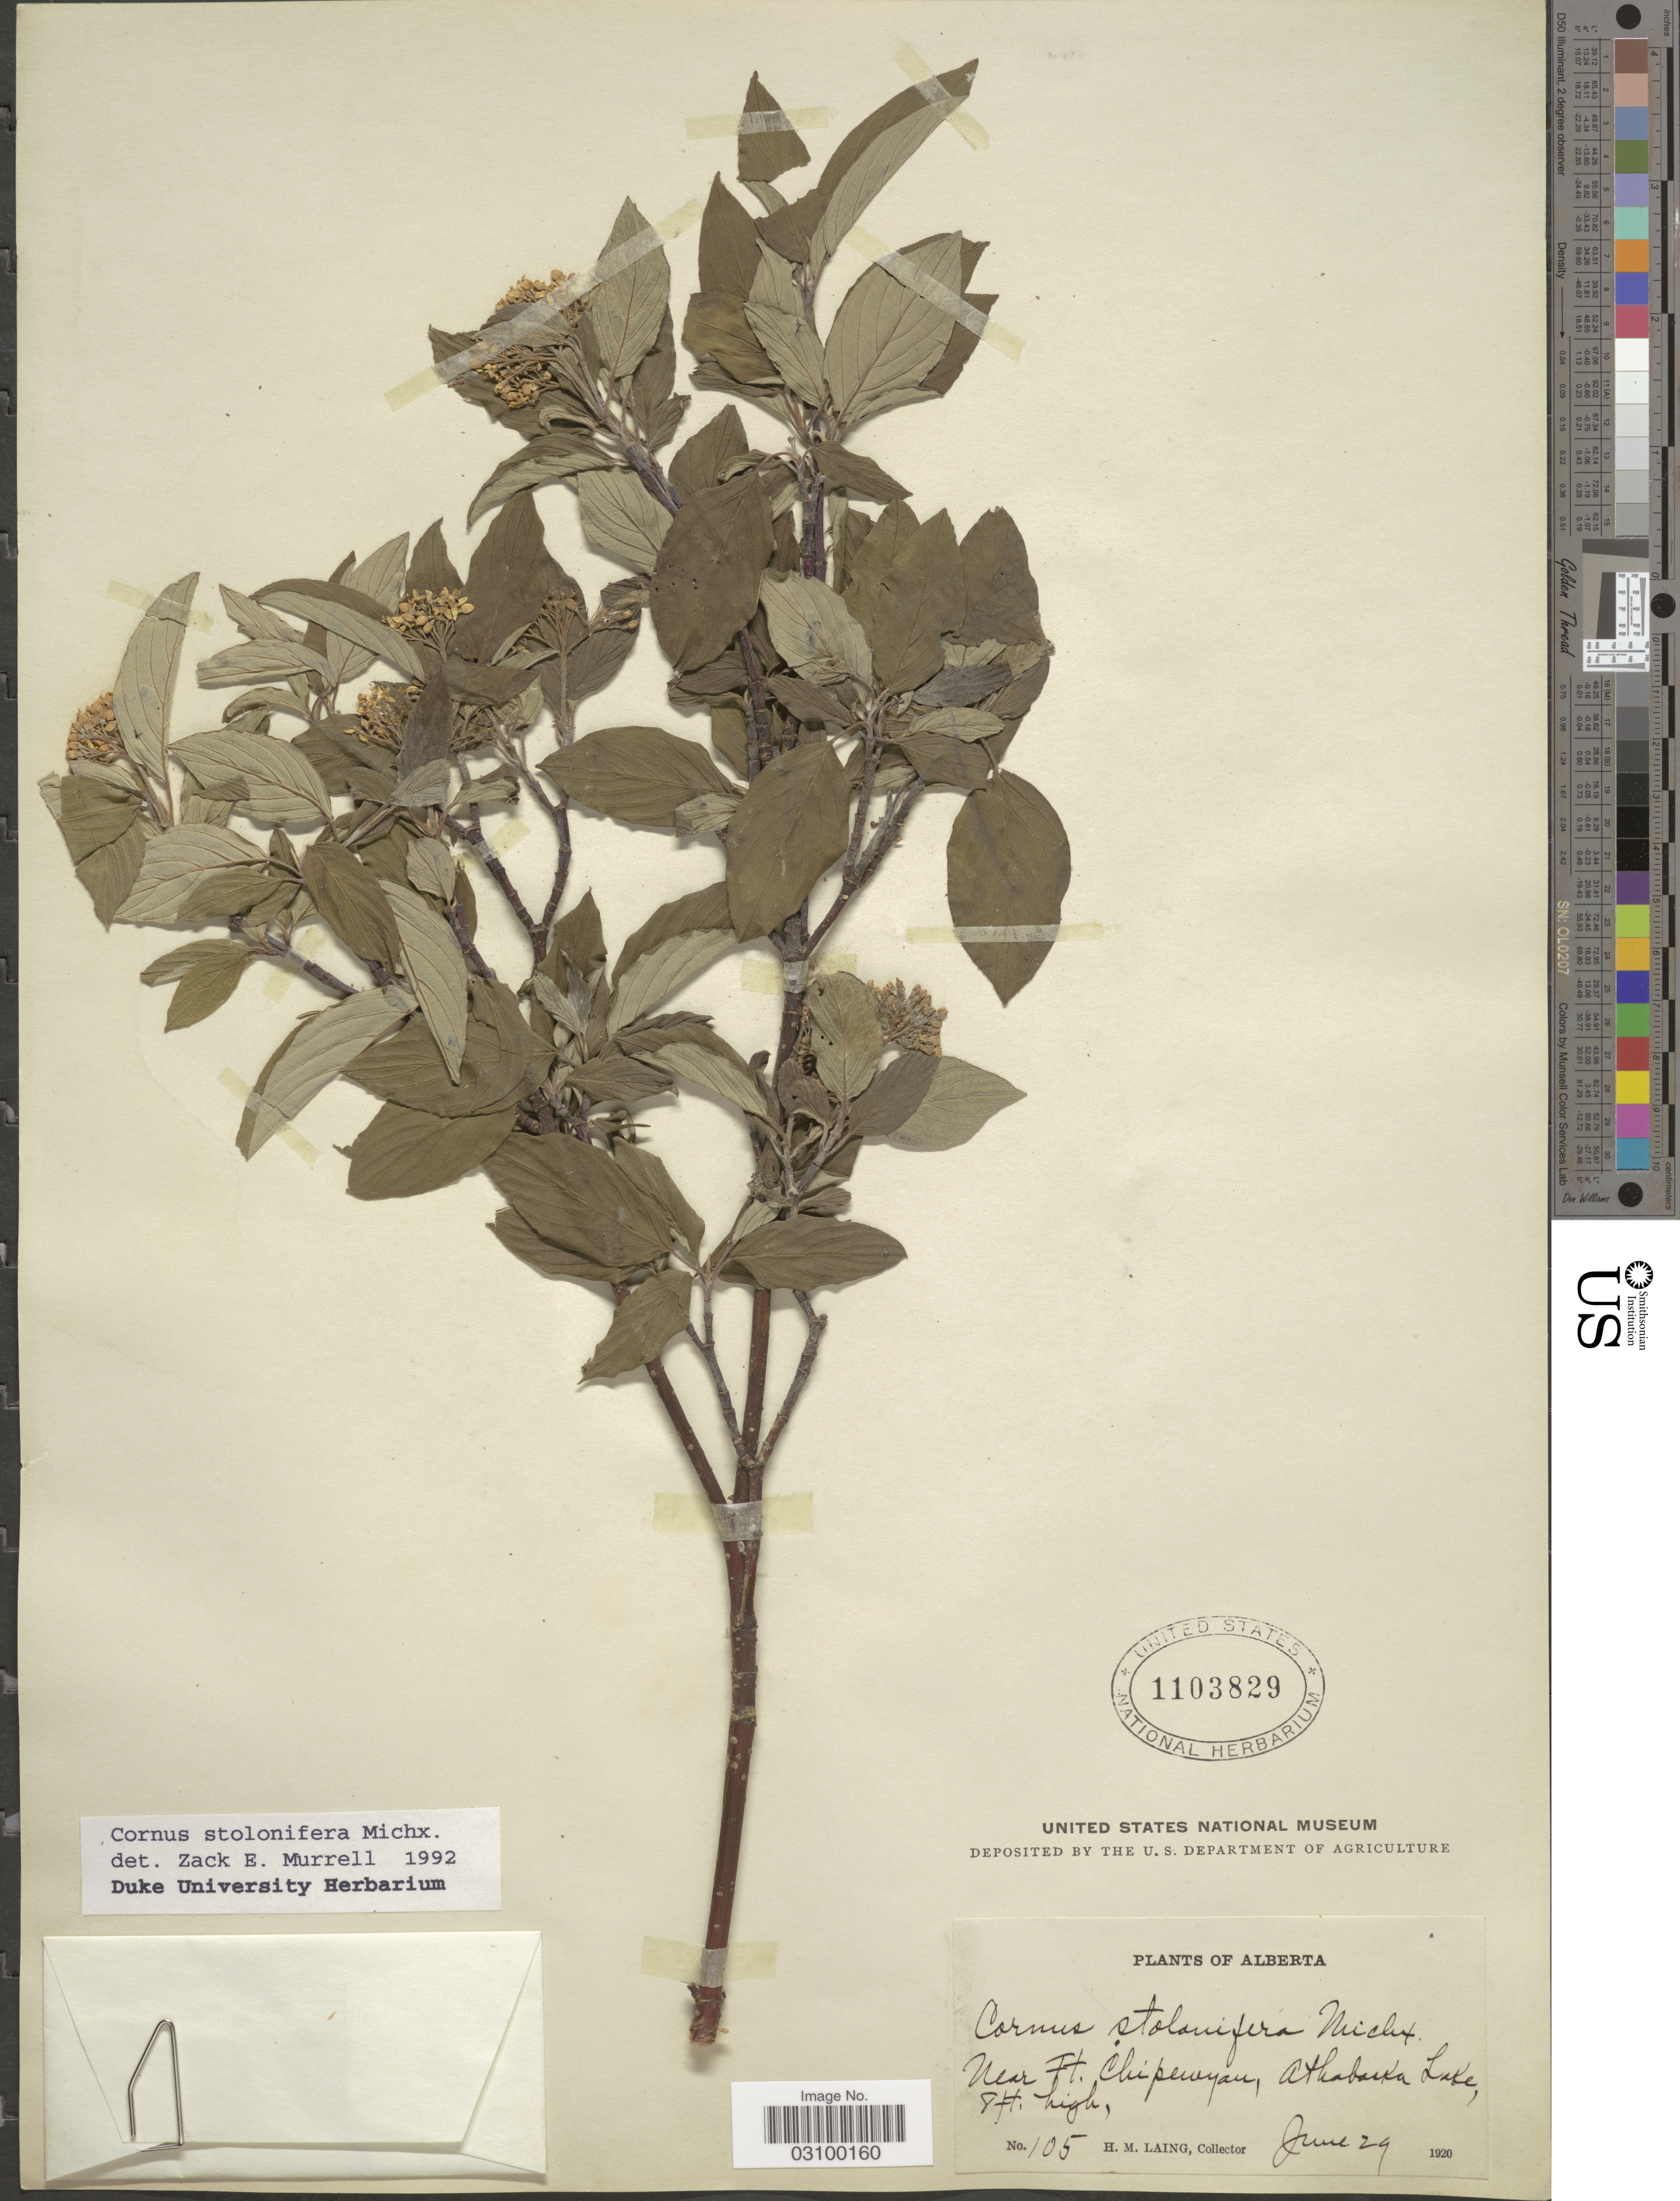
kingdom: Plantae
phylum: Tracheophyta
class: Magnoliopsida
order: Cornales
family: Cornaceae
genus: Cornus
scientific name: Cornus sericea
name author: L.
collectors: H. Laing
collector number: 105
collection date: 1920-06-29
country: Canada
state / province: Alberta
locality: Near Ft. Chipewyan, Athabaska Lake.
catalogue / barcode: US 1103829